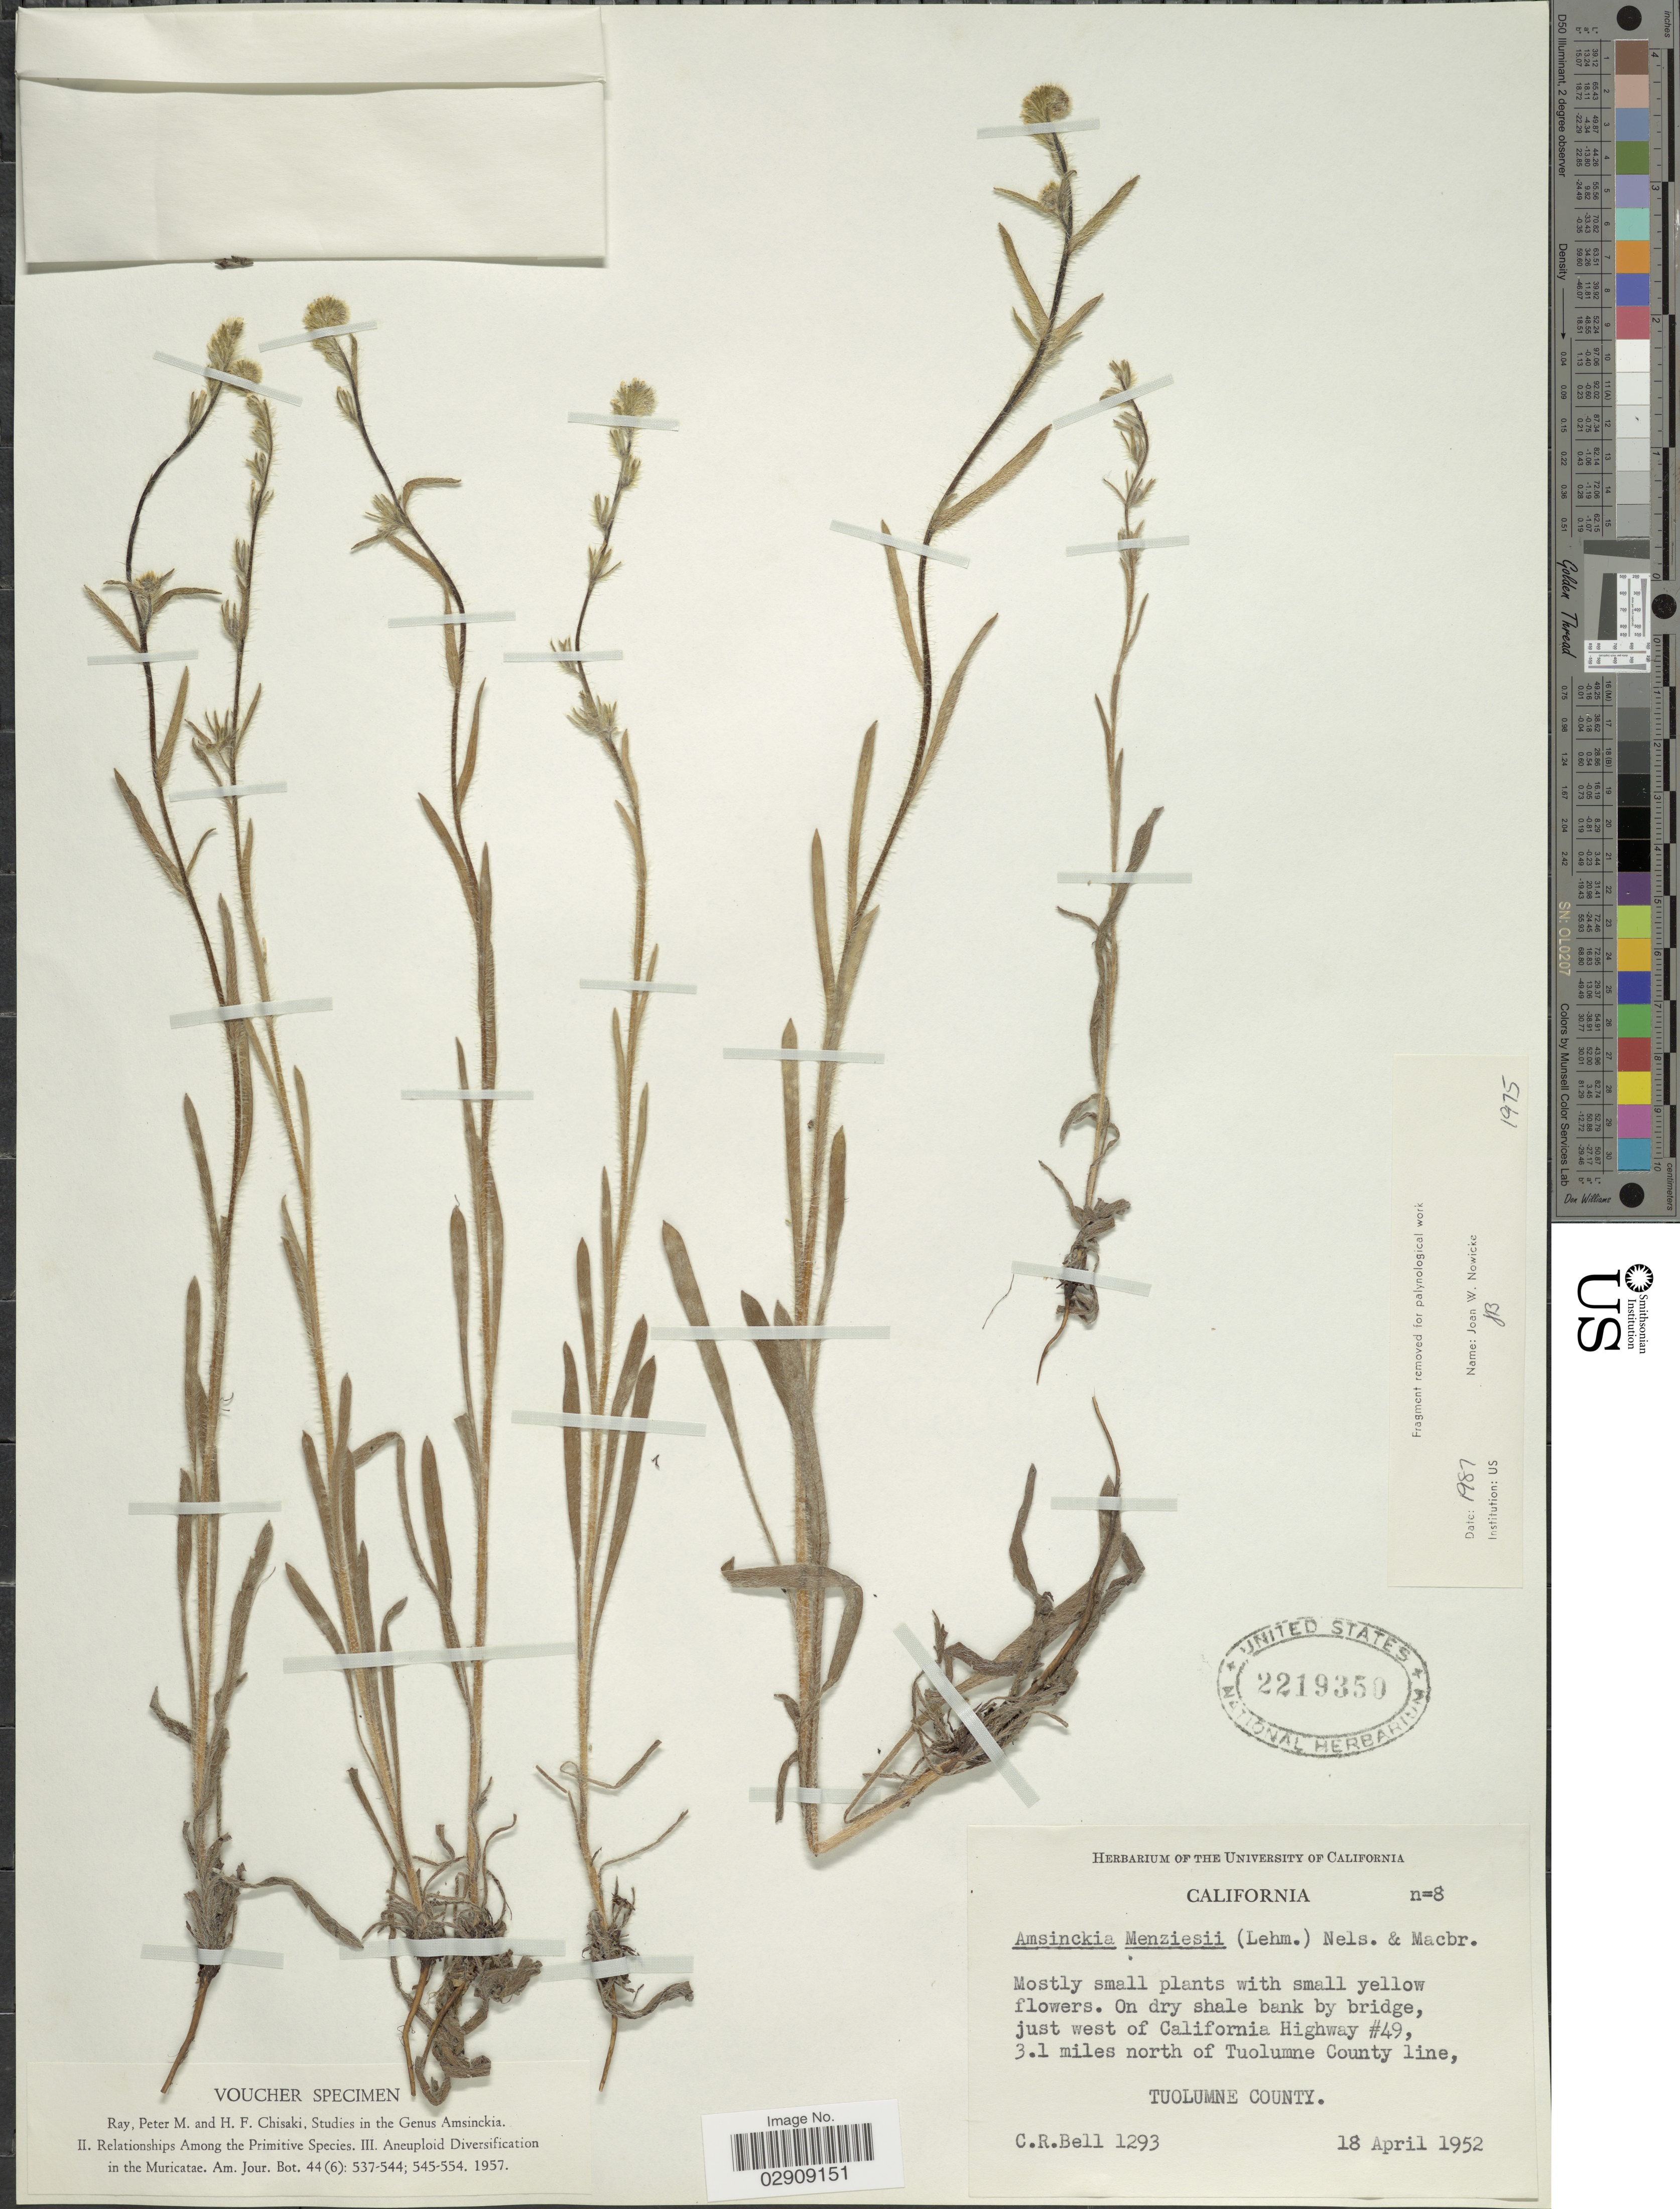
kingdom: Plantae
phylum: Tracheophyta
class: Magnoliopsida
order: Boraginales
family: Boraginaceae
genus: Amsinckia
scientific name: Amsinckia menziesii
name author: A. Nelson & J.F. Macbr.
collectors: C. R. Bell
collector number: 1293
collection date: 1952-04-18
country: United States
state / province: California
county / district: Tuolumne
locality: Just west of California Highway #49, 3.1 miles north of Tuolumne County line, Tuolumne County.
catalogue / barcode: US 2219350